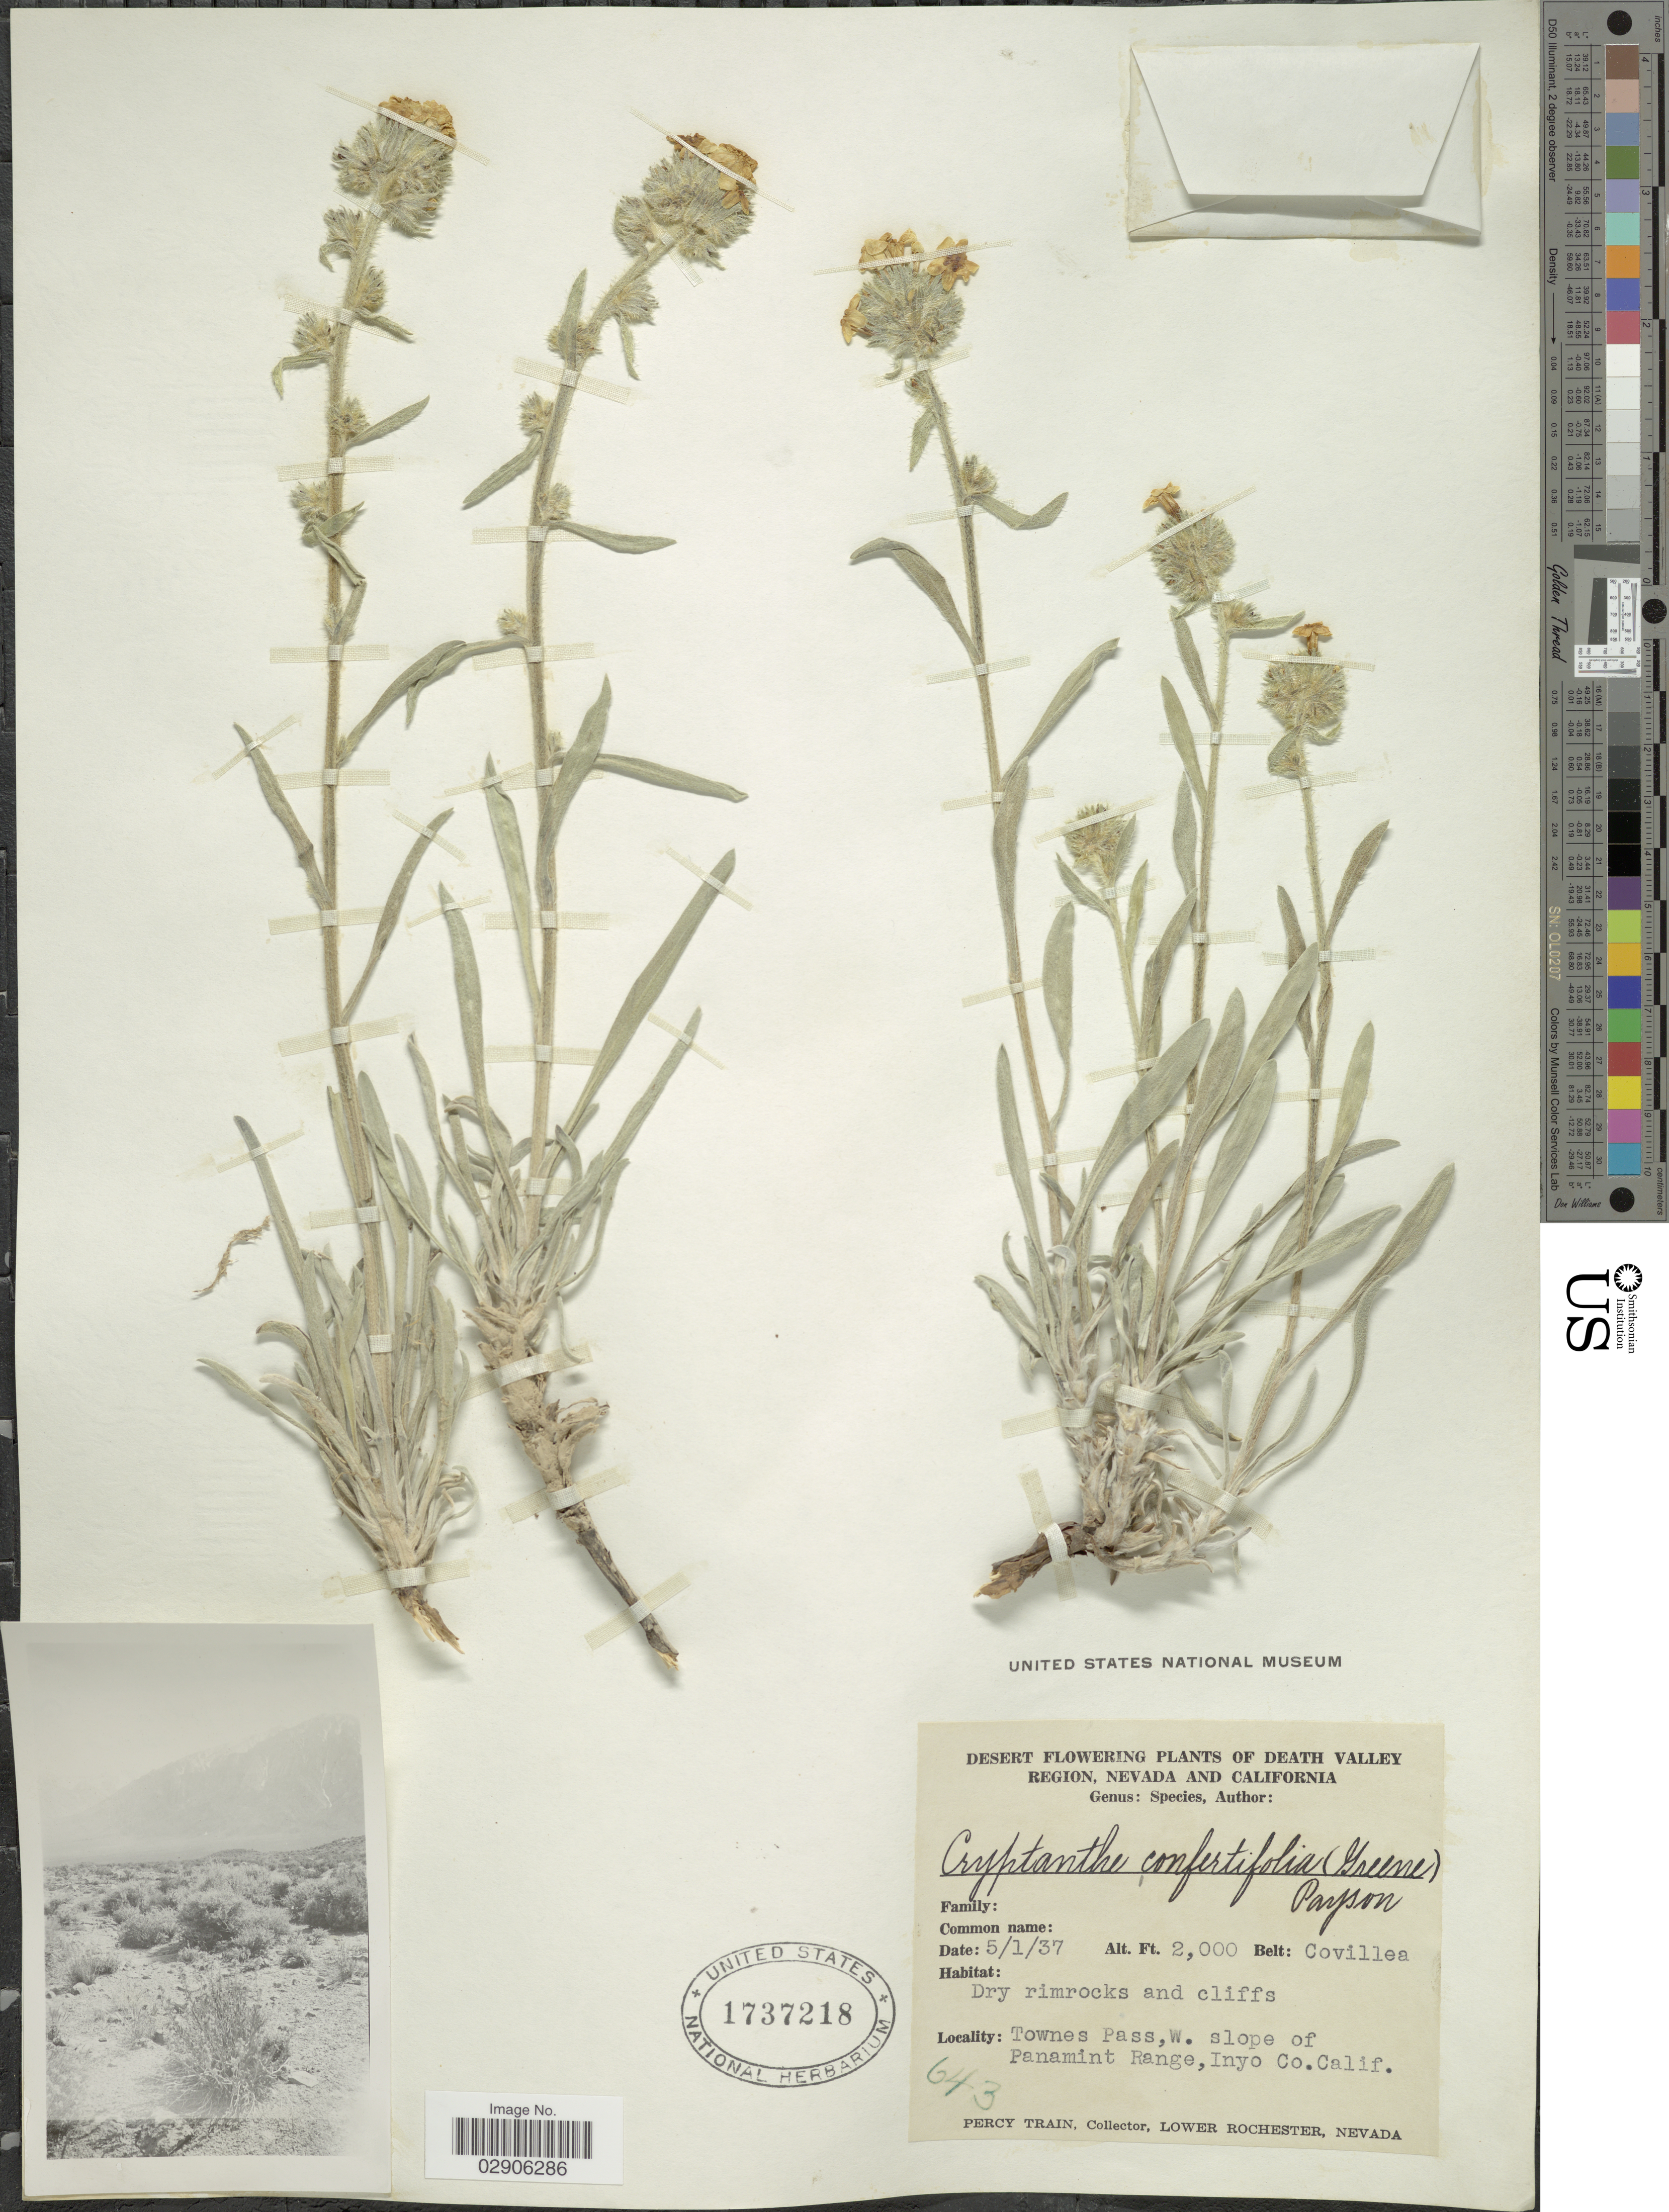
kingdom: Plantae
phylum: Tracheophyta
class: Magnoliopsida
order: Boraginales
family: Boraginaceae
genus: Oreocarya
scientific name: Oreocarya confertiflora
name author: Greene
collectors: P. Train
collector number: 643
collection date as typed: Transcribed d/m/y: 1/5/37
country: United States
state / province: California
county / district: Inyo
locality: Townes Pass, W. slope of Panamint Range, Inyo Co., Calif.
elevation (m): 610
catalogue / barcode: US 1737218